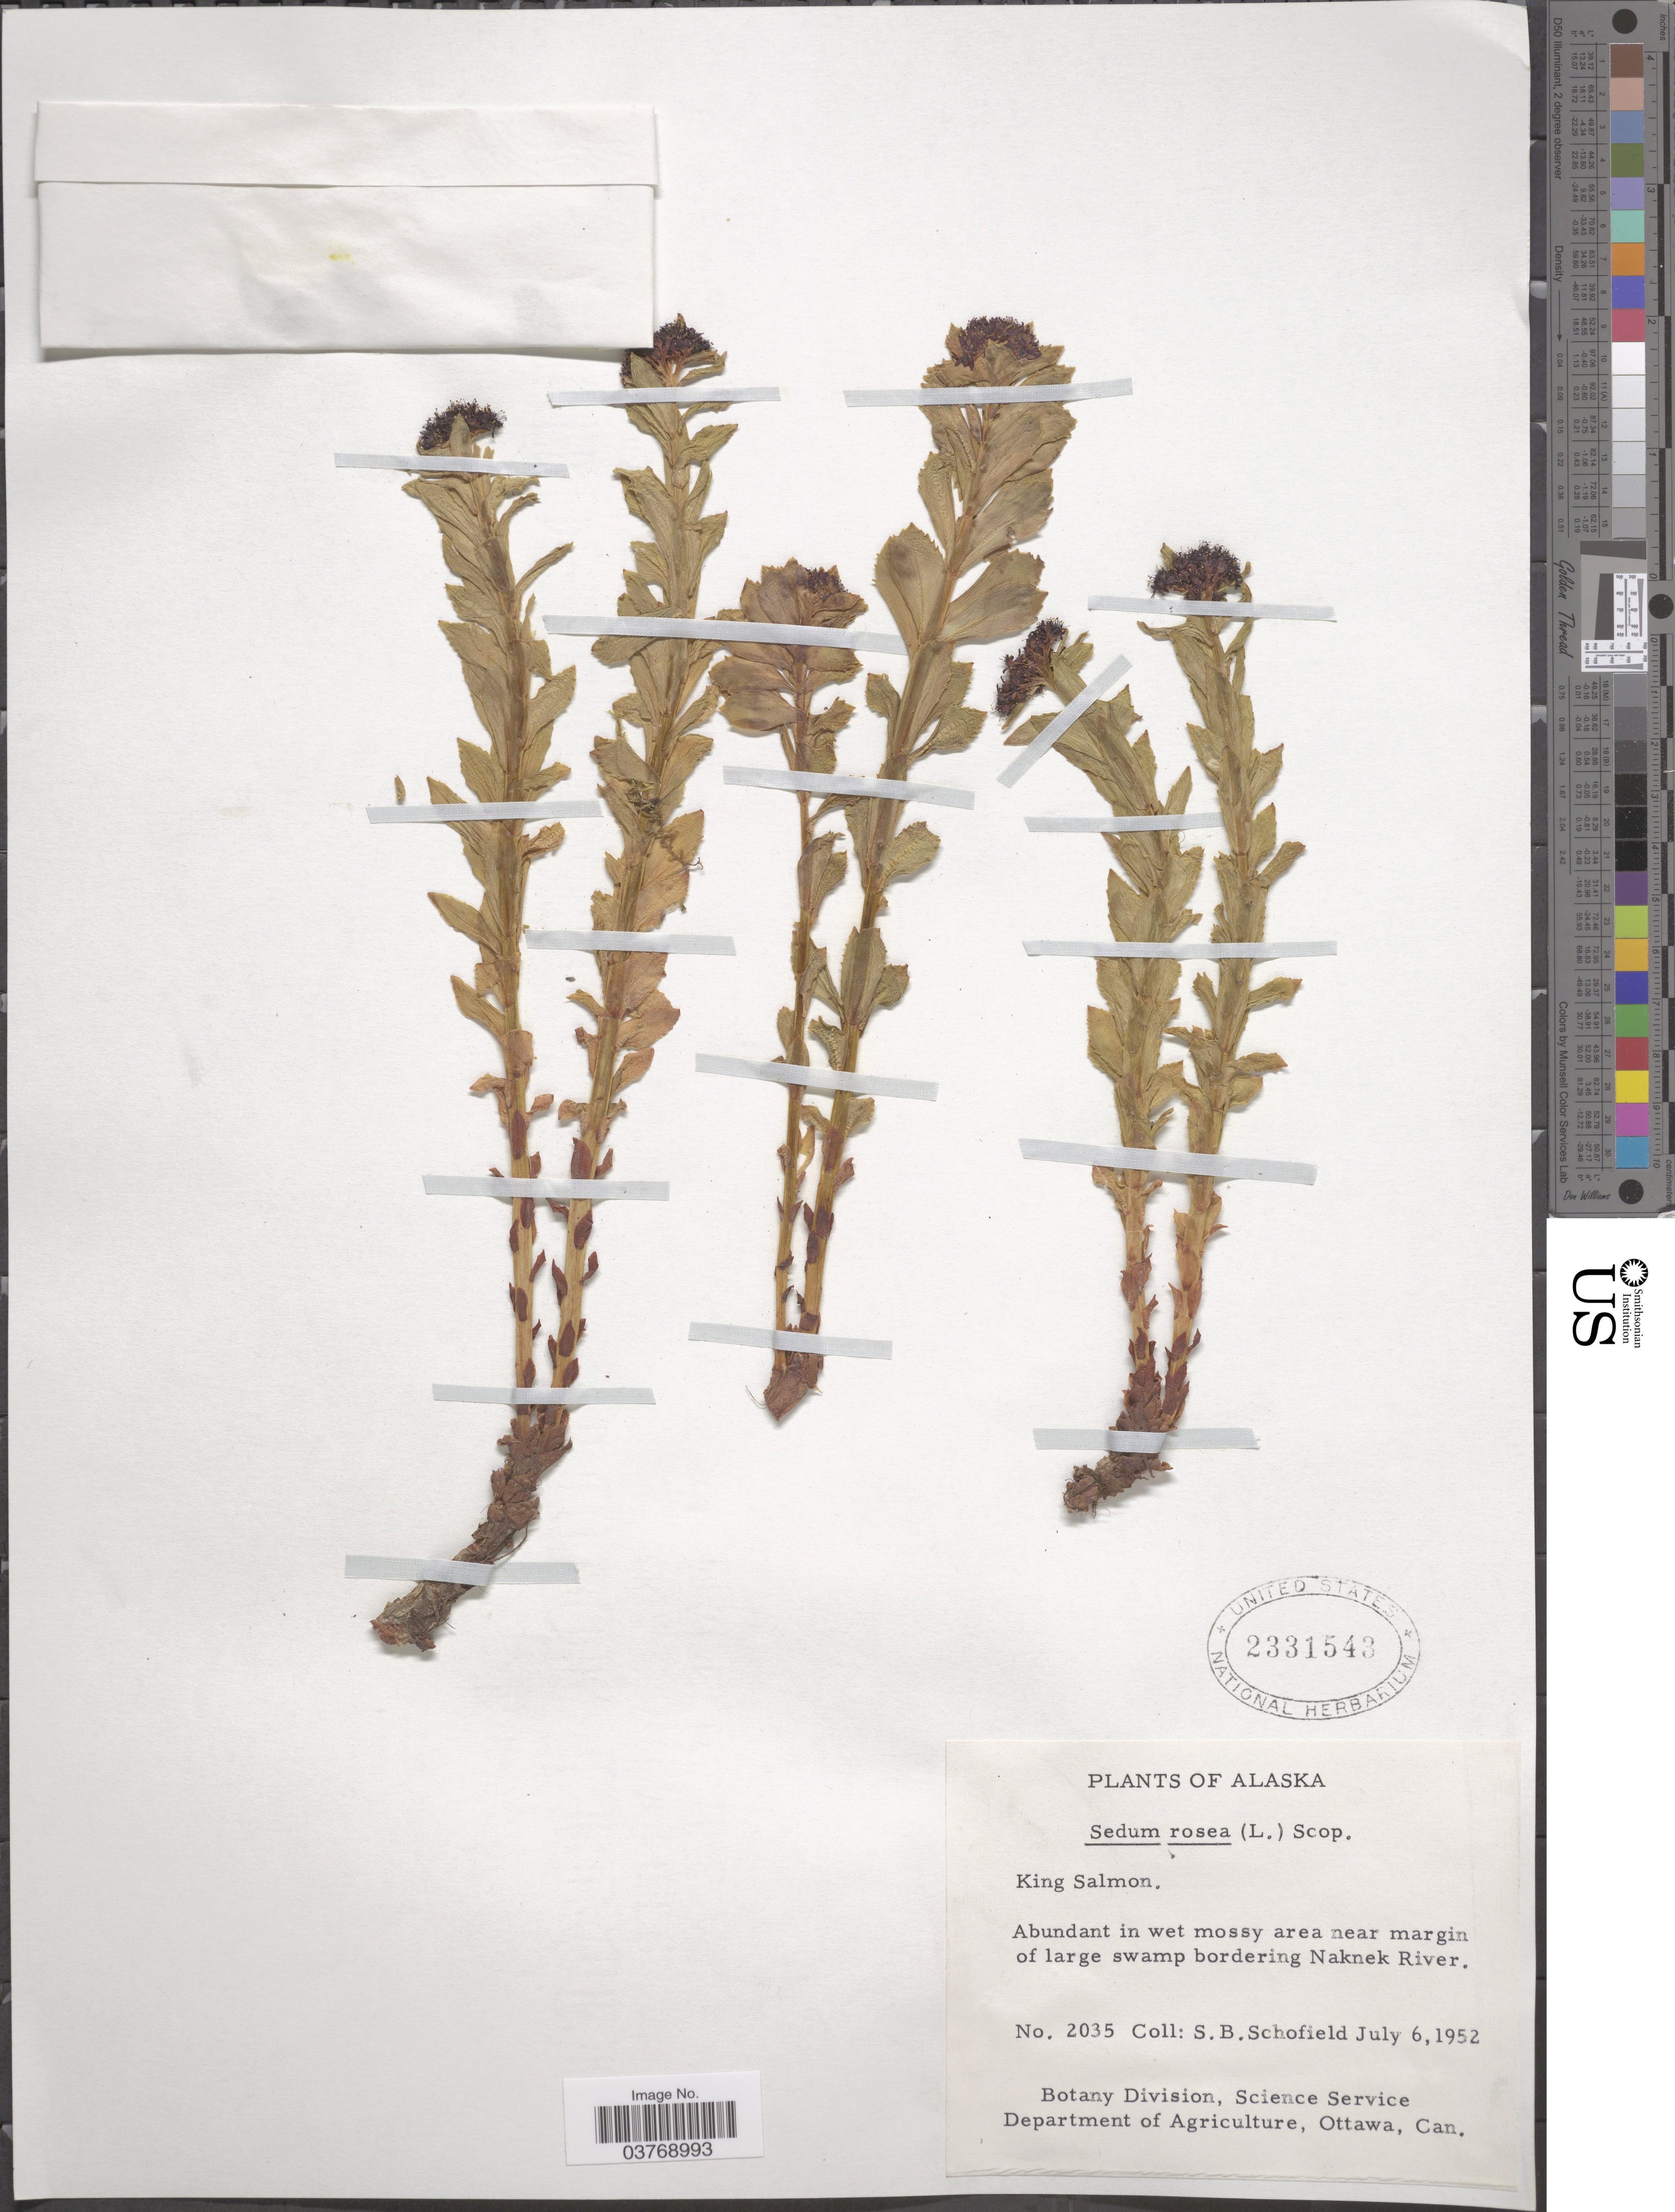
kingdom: Plantae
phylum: Tracheophyta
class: Magnoliopsida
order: Saxifragales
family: Crassulaceae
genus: Rhodiola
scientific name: Rhodiola rosea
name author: L.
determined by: Strong, Mark T., (BOT), Smithsonian Institution - National Museum of Natural History (UNITED STATES)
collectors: W. Schofield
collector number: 2035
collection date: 1952-07-06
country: United States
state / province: Alaska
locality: King Salmon. Near margin of large swamp bordering Naknek River.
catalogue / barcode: US 2331543